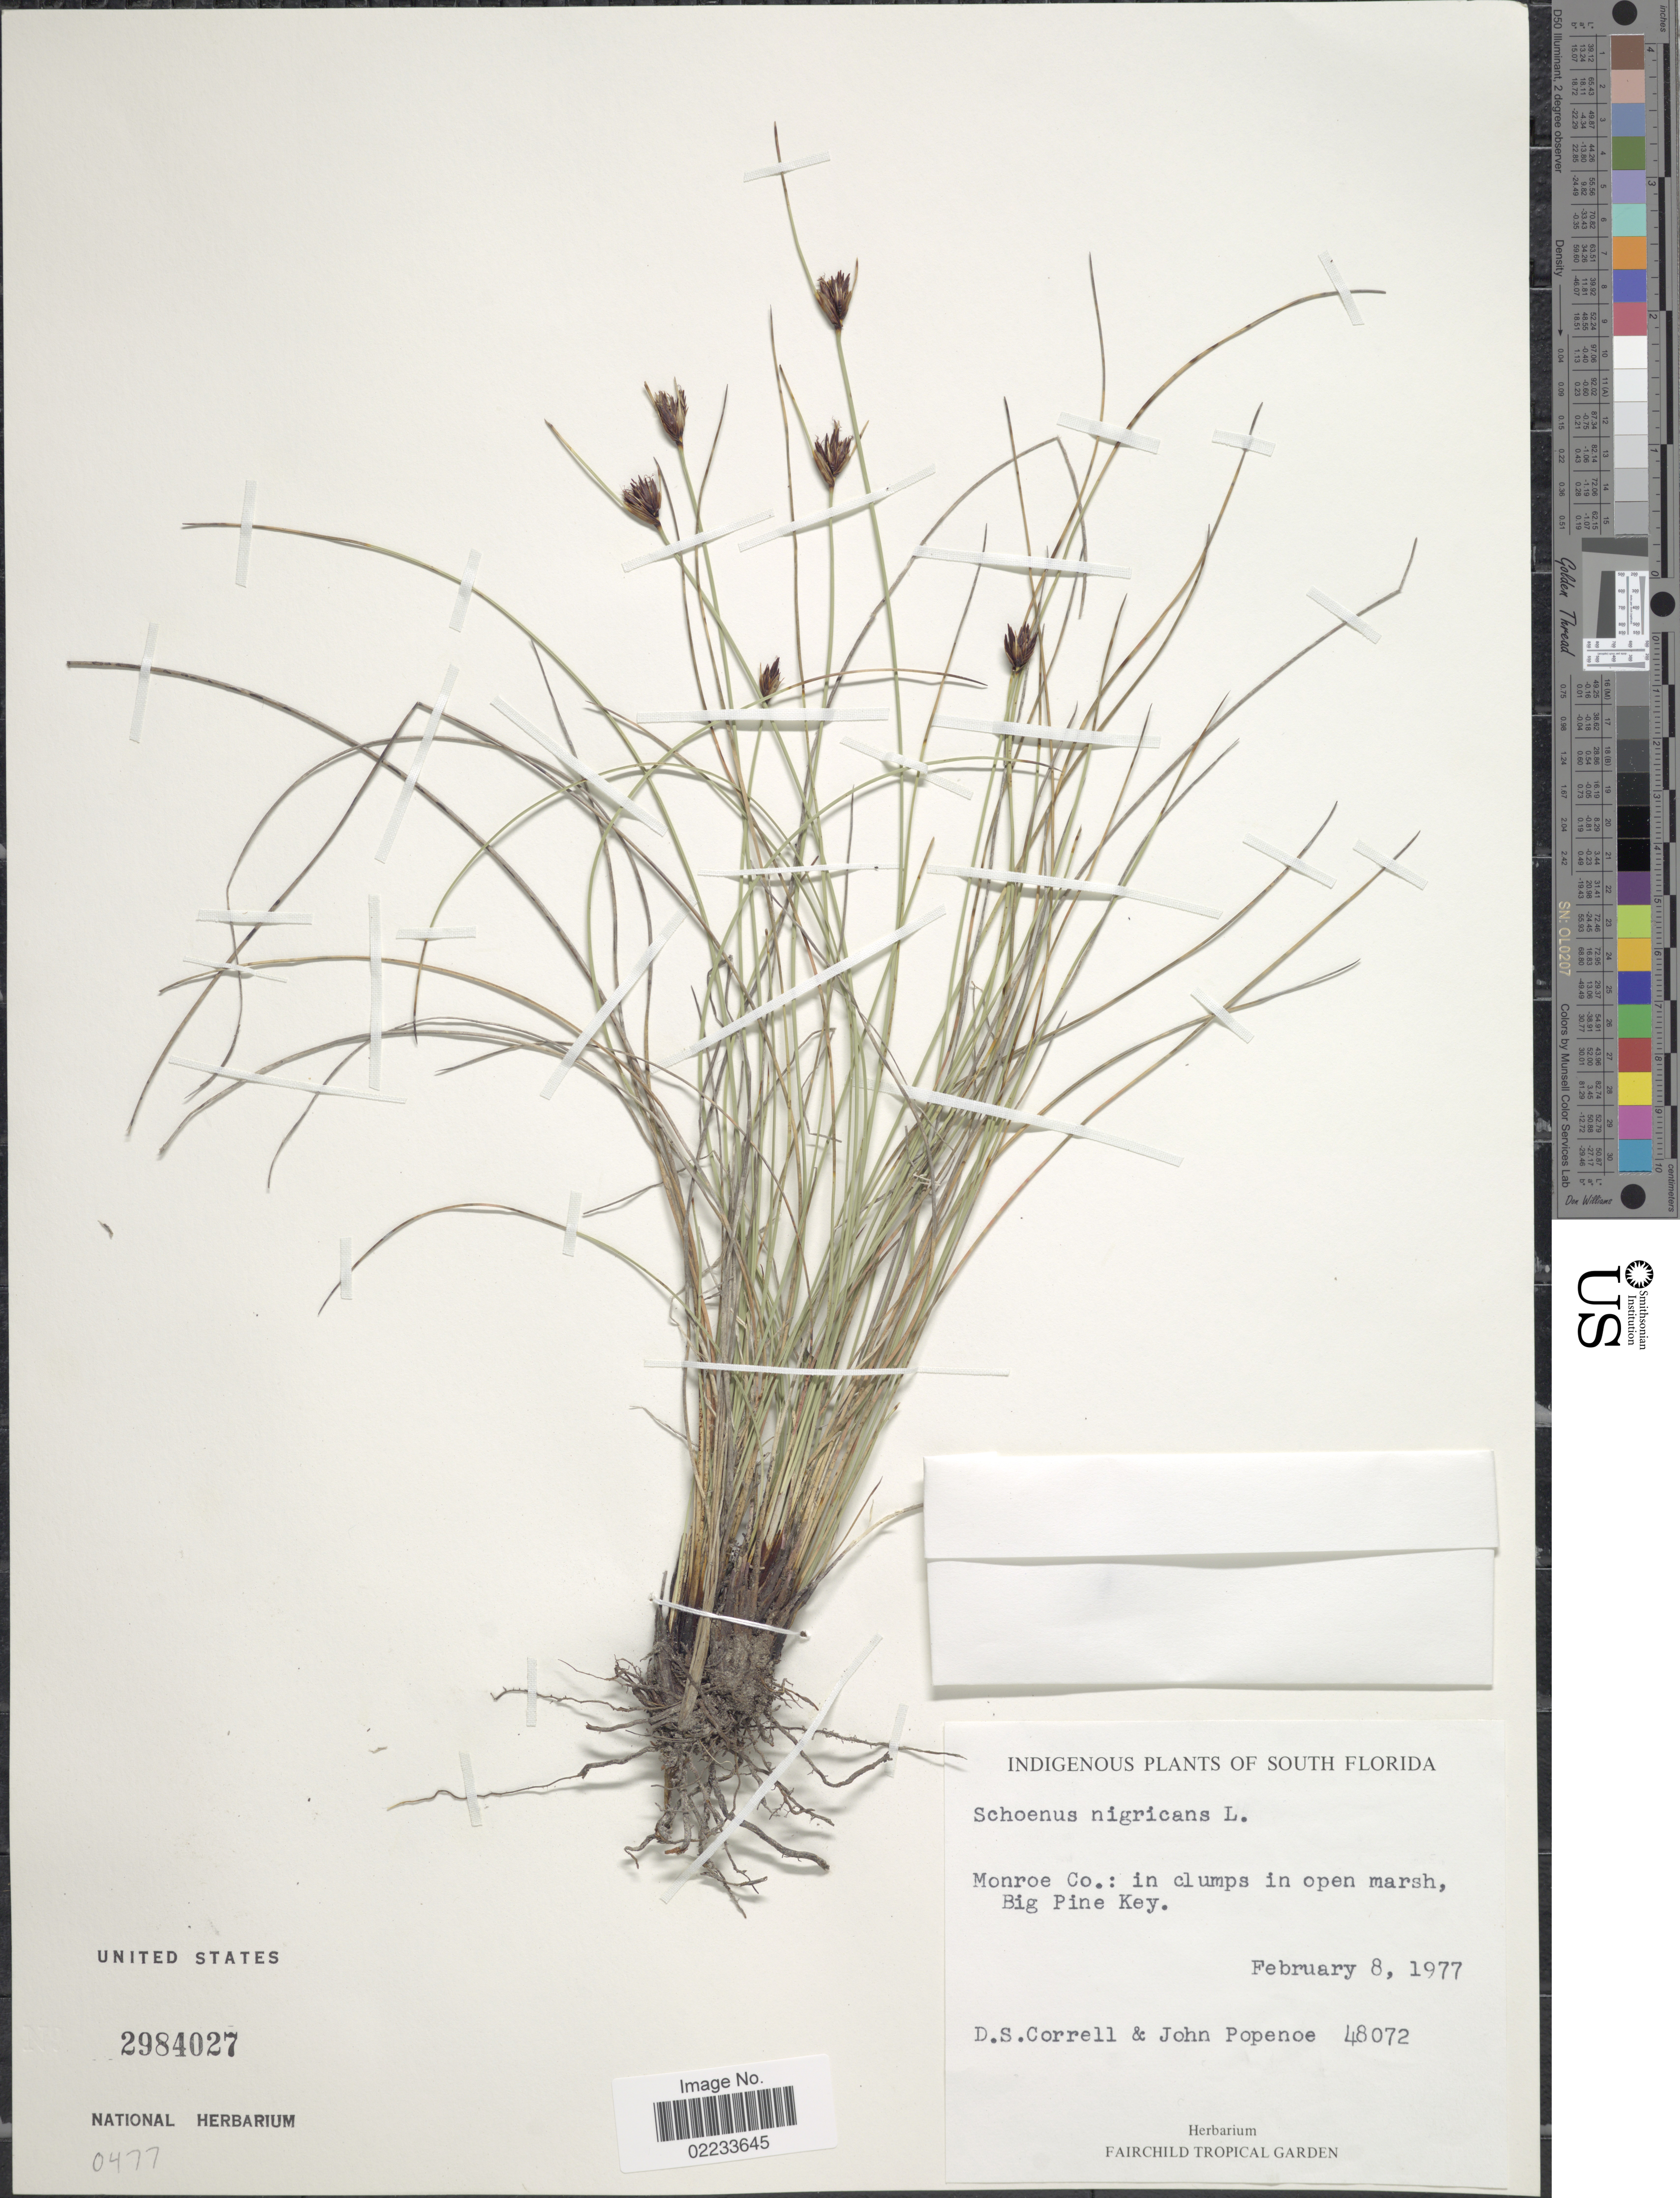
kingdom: Plantae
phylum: Tracheophyta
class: Liliopsida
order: Poales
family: Cyperaceae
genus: Schoenus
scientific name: Schoenus nigricans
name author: L.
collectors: D. S. Correll & J. Popenoe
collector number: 48072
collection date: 1977-02-08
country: United States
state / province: Florida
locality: Indigenous of South Florida, Monroe Co: in clumps in open marsh, Big Pine Key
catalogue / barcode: US 2984027